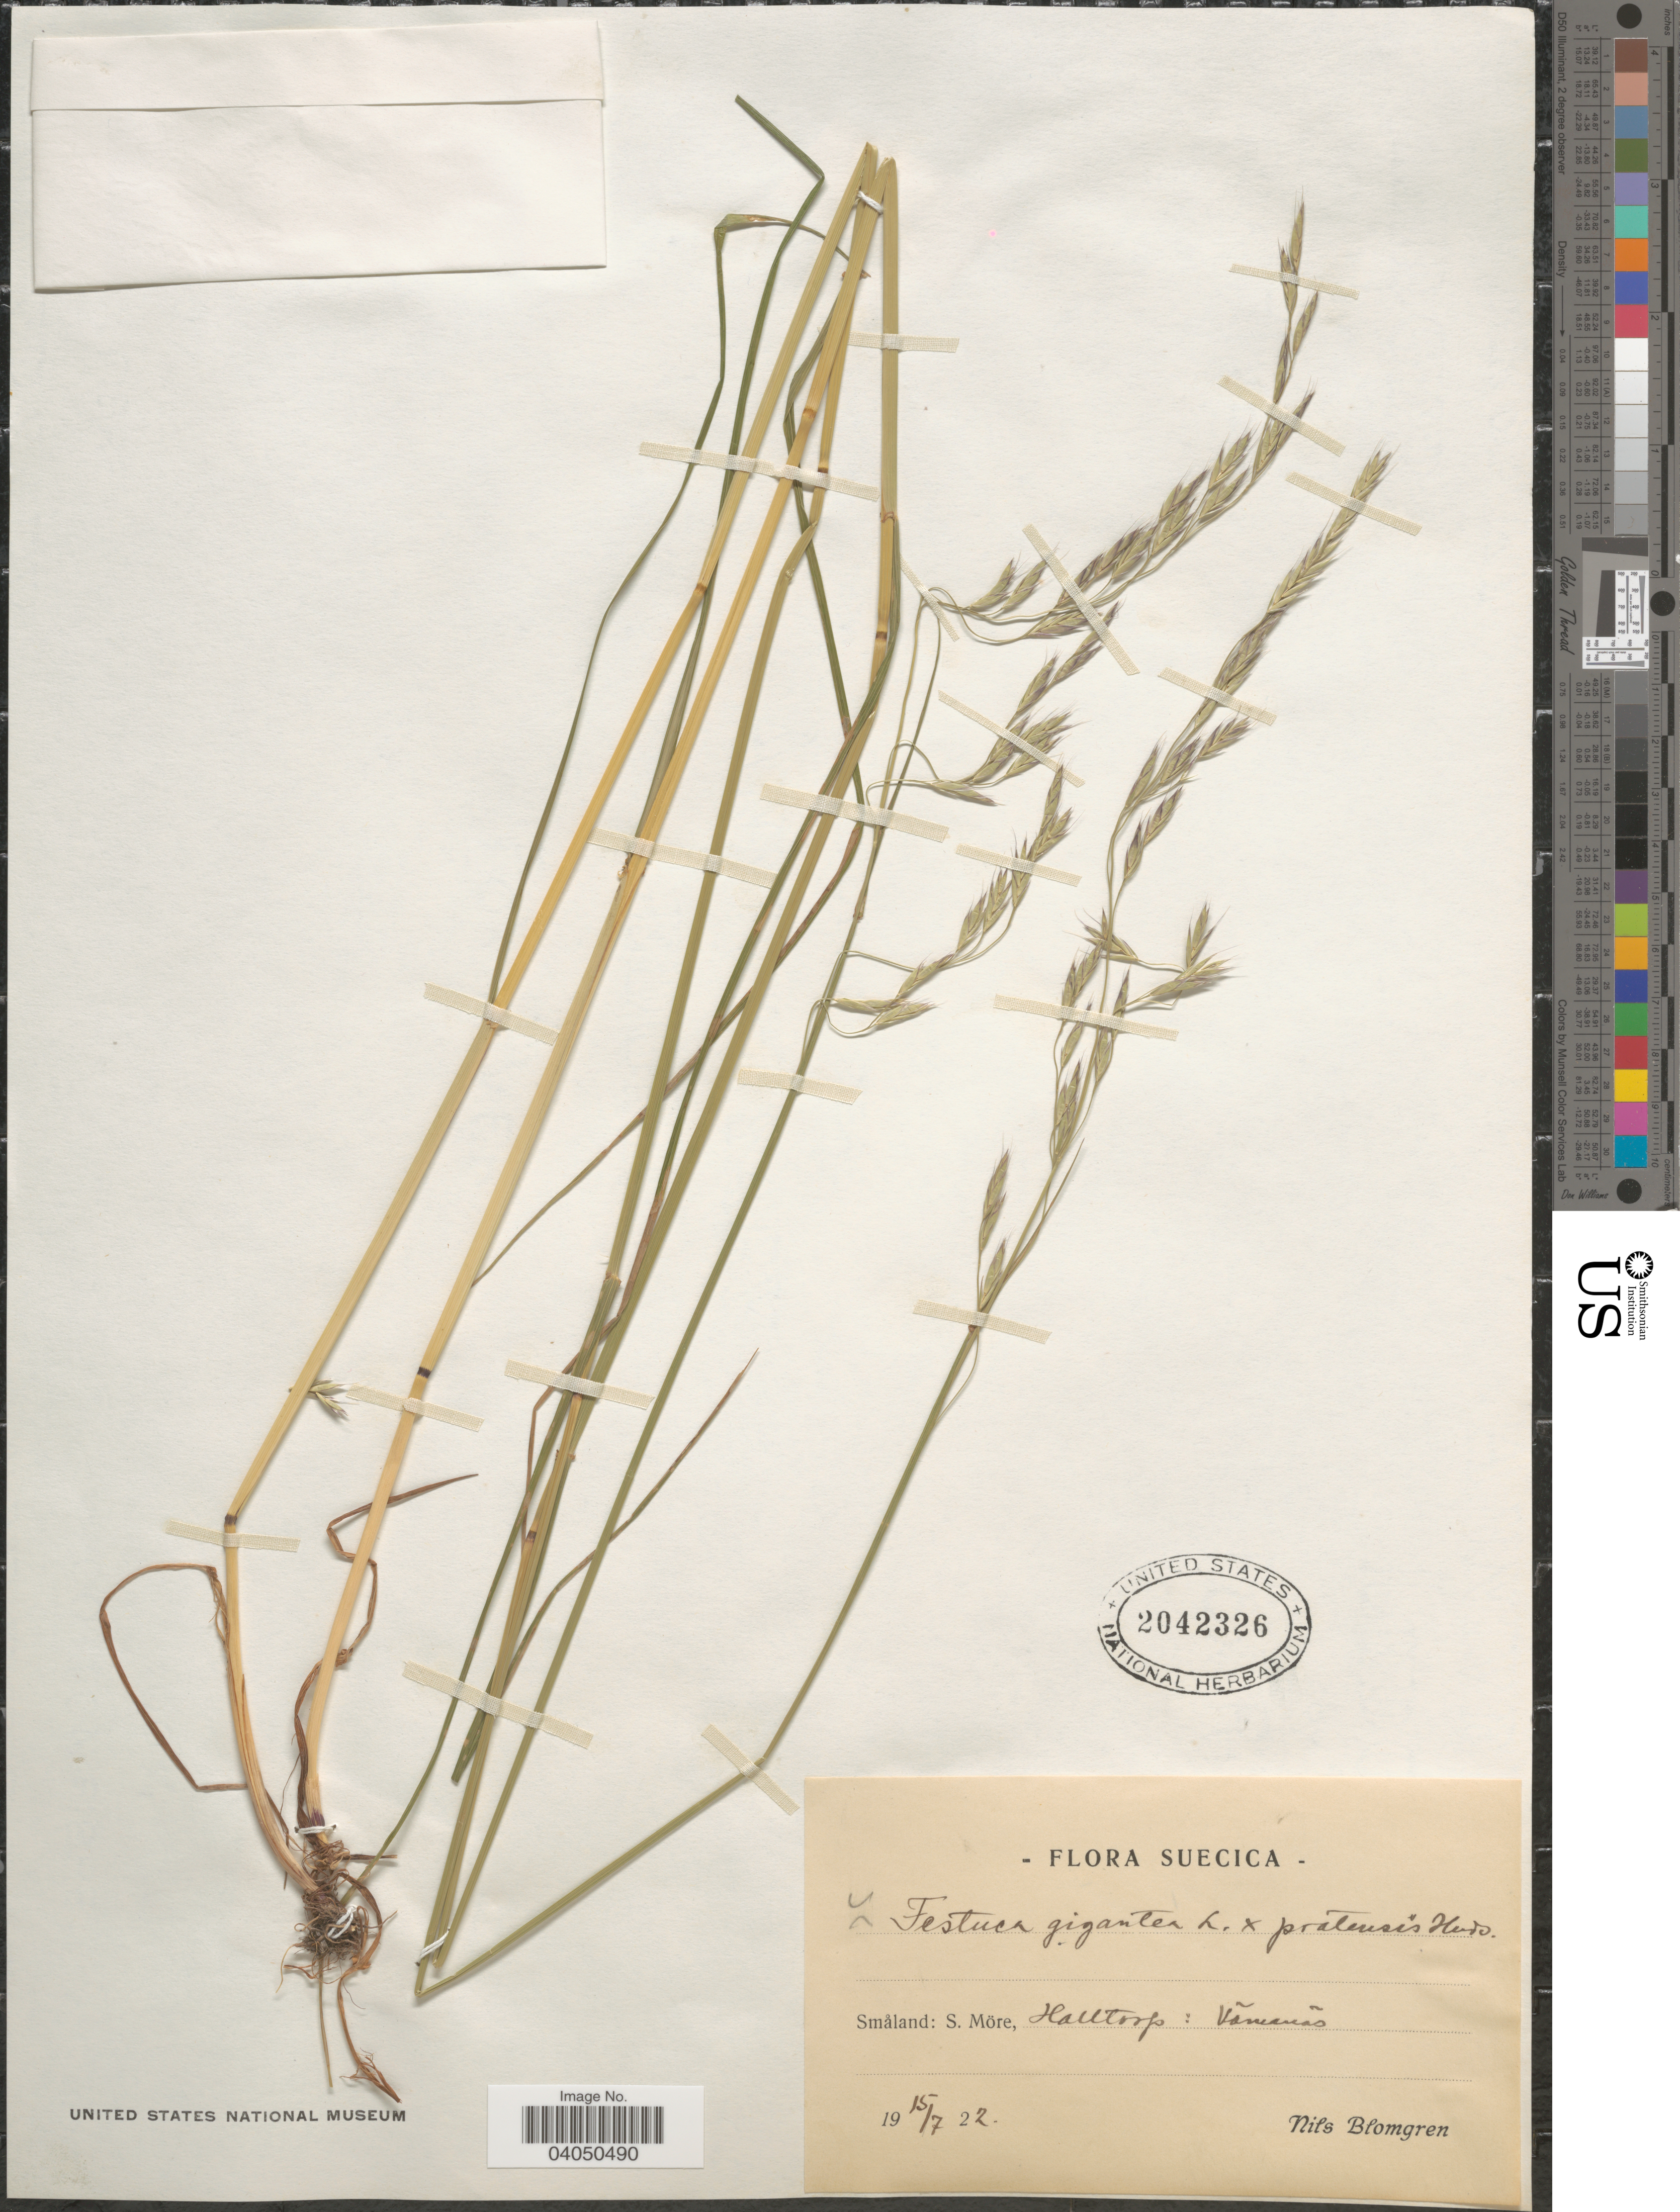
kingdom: Plantae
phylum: Tracheophyta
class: Liliopsida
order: Poales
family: Poaceae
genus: Festuca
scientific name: Festuca sp.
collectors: N. Blomgren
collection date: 1922-07-15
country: Sweden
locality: Suecica. Småland: S. Möre, Halltorp : Värnanäs.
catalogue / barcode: US 2042326